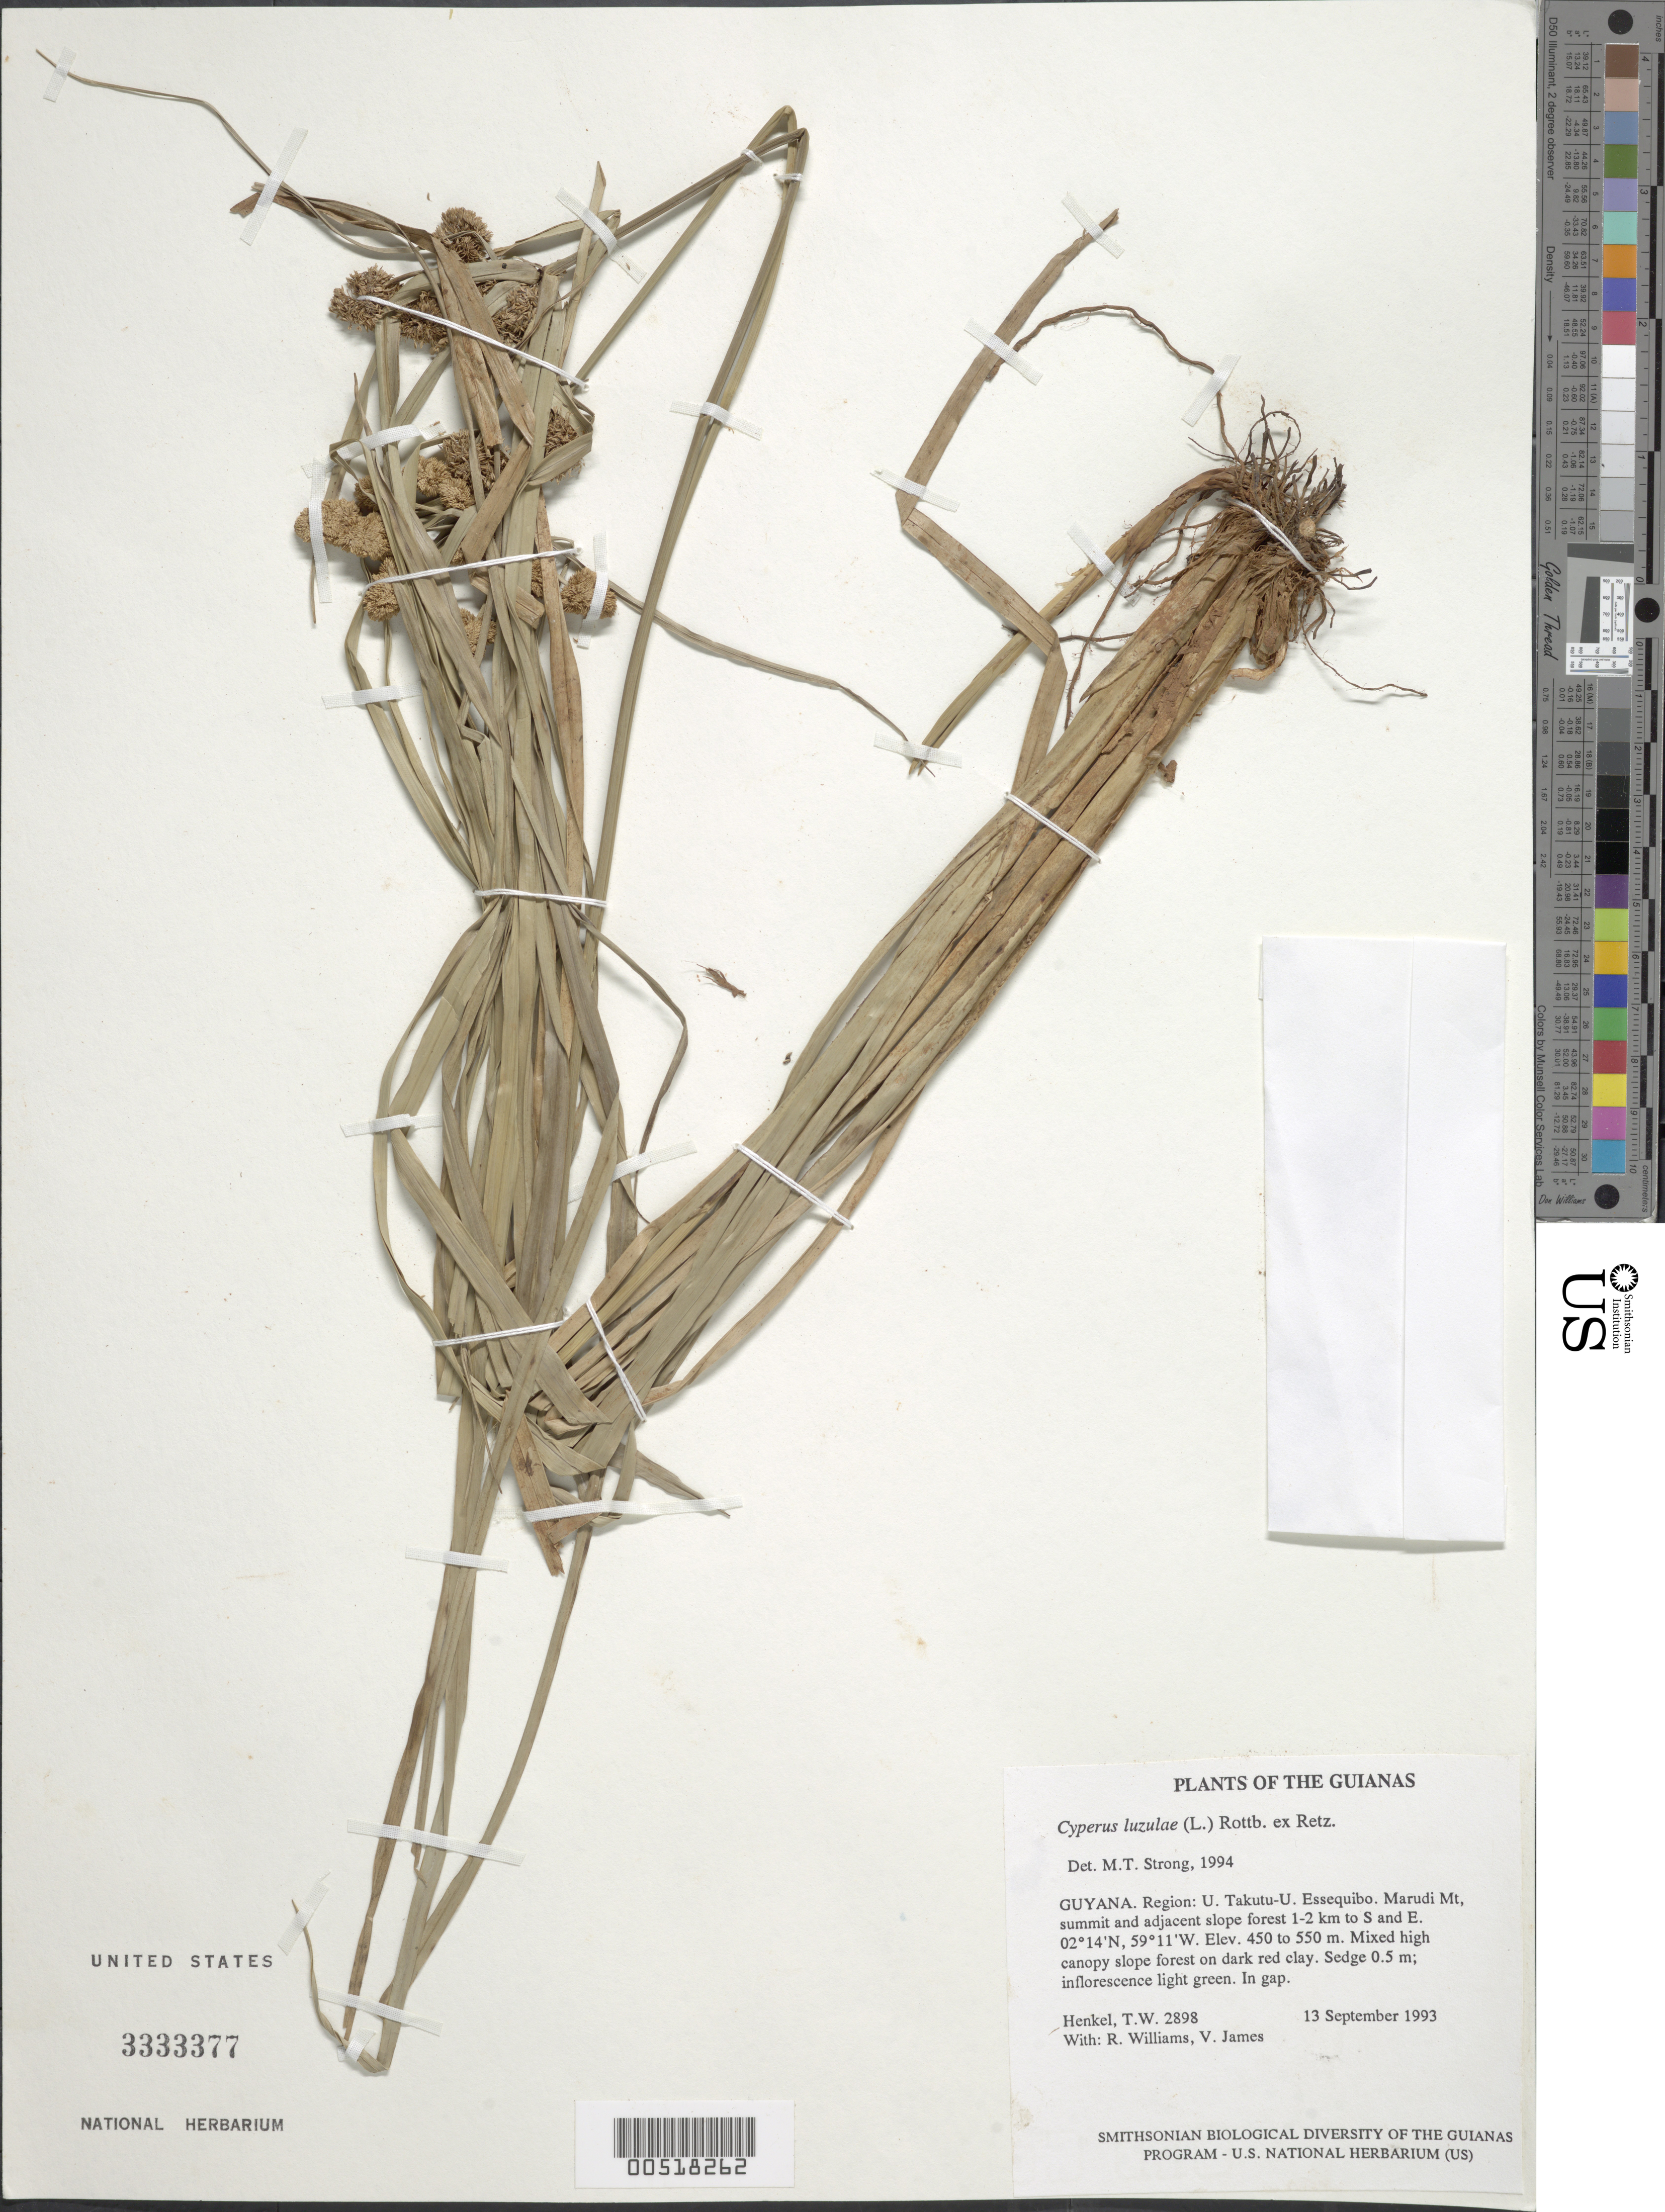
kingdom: Plantae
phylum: Tracheophyta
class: Liliopsida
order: Poales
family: Cyperaceae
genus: Cyperus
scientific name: Cyperus luzulae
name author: (L.) Rottb. ex Retz.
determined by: Strong, M. T., (US), Smithsonian Institution - National Museum of Natural History (UNITED STATES)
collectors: T. Henkel, R. Williams & V. James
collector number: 2898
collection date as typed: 13 September 1993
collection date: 1993-09-13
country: Guyana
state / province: U. Takutu-U. Essequibo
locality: Marudi Mt, summit and adjacent slope forest 1-2 km to S and E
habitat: Mixed high canopy slope forest on dark red clay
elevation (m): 450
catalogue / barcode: US 3333377